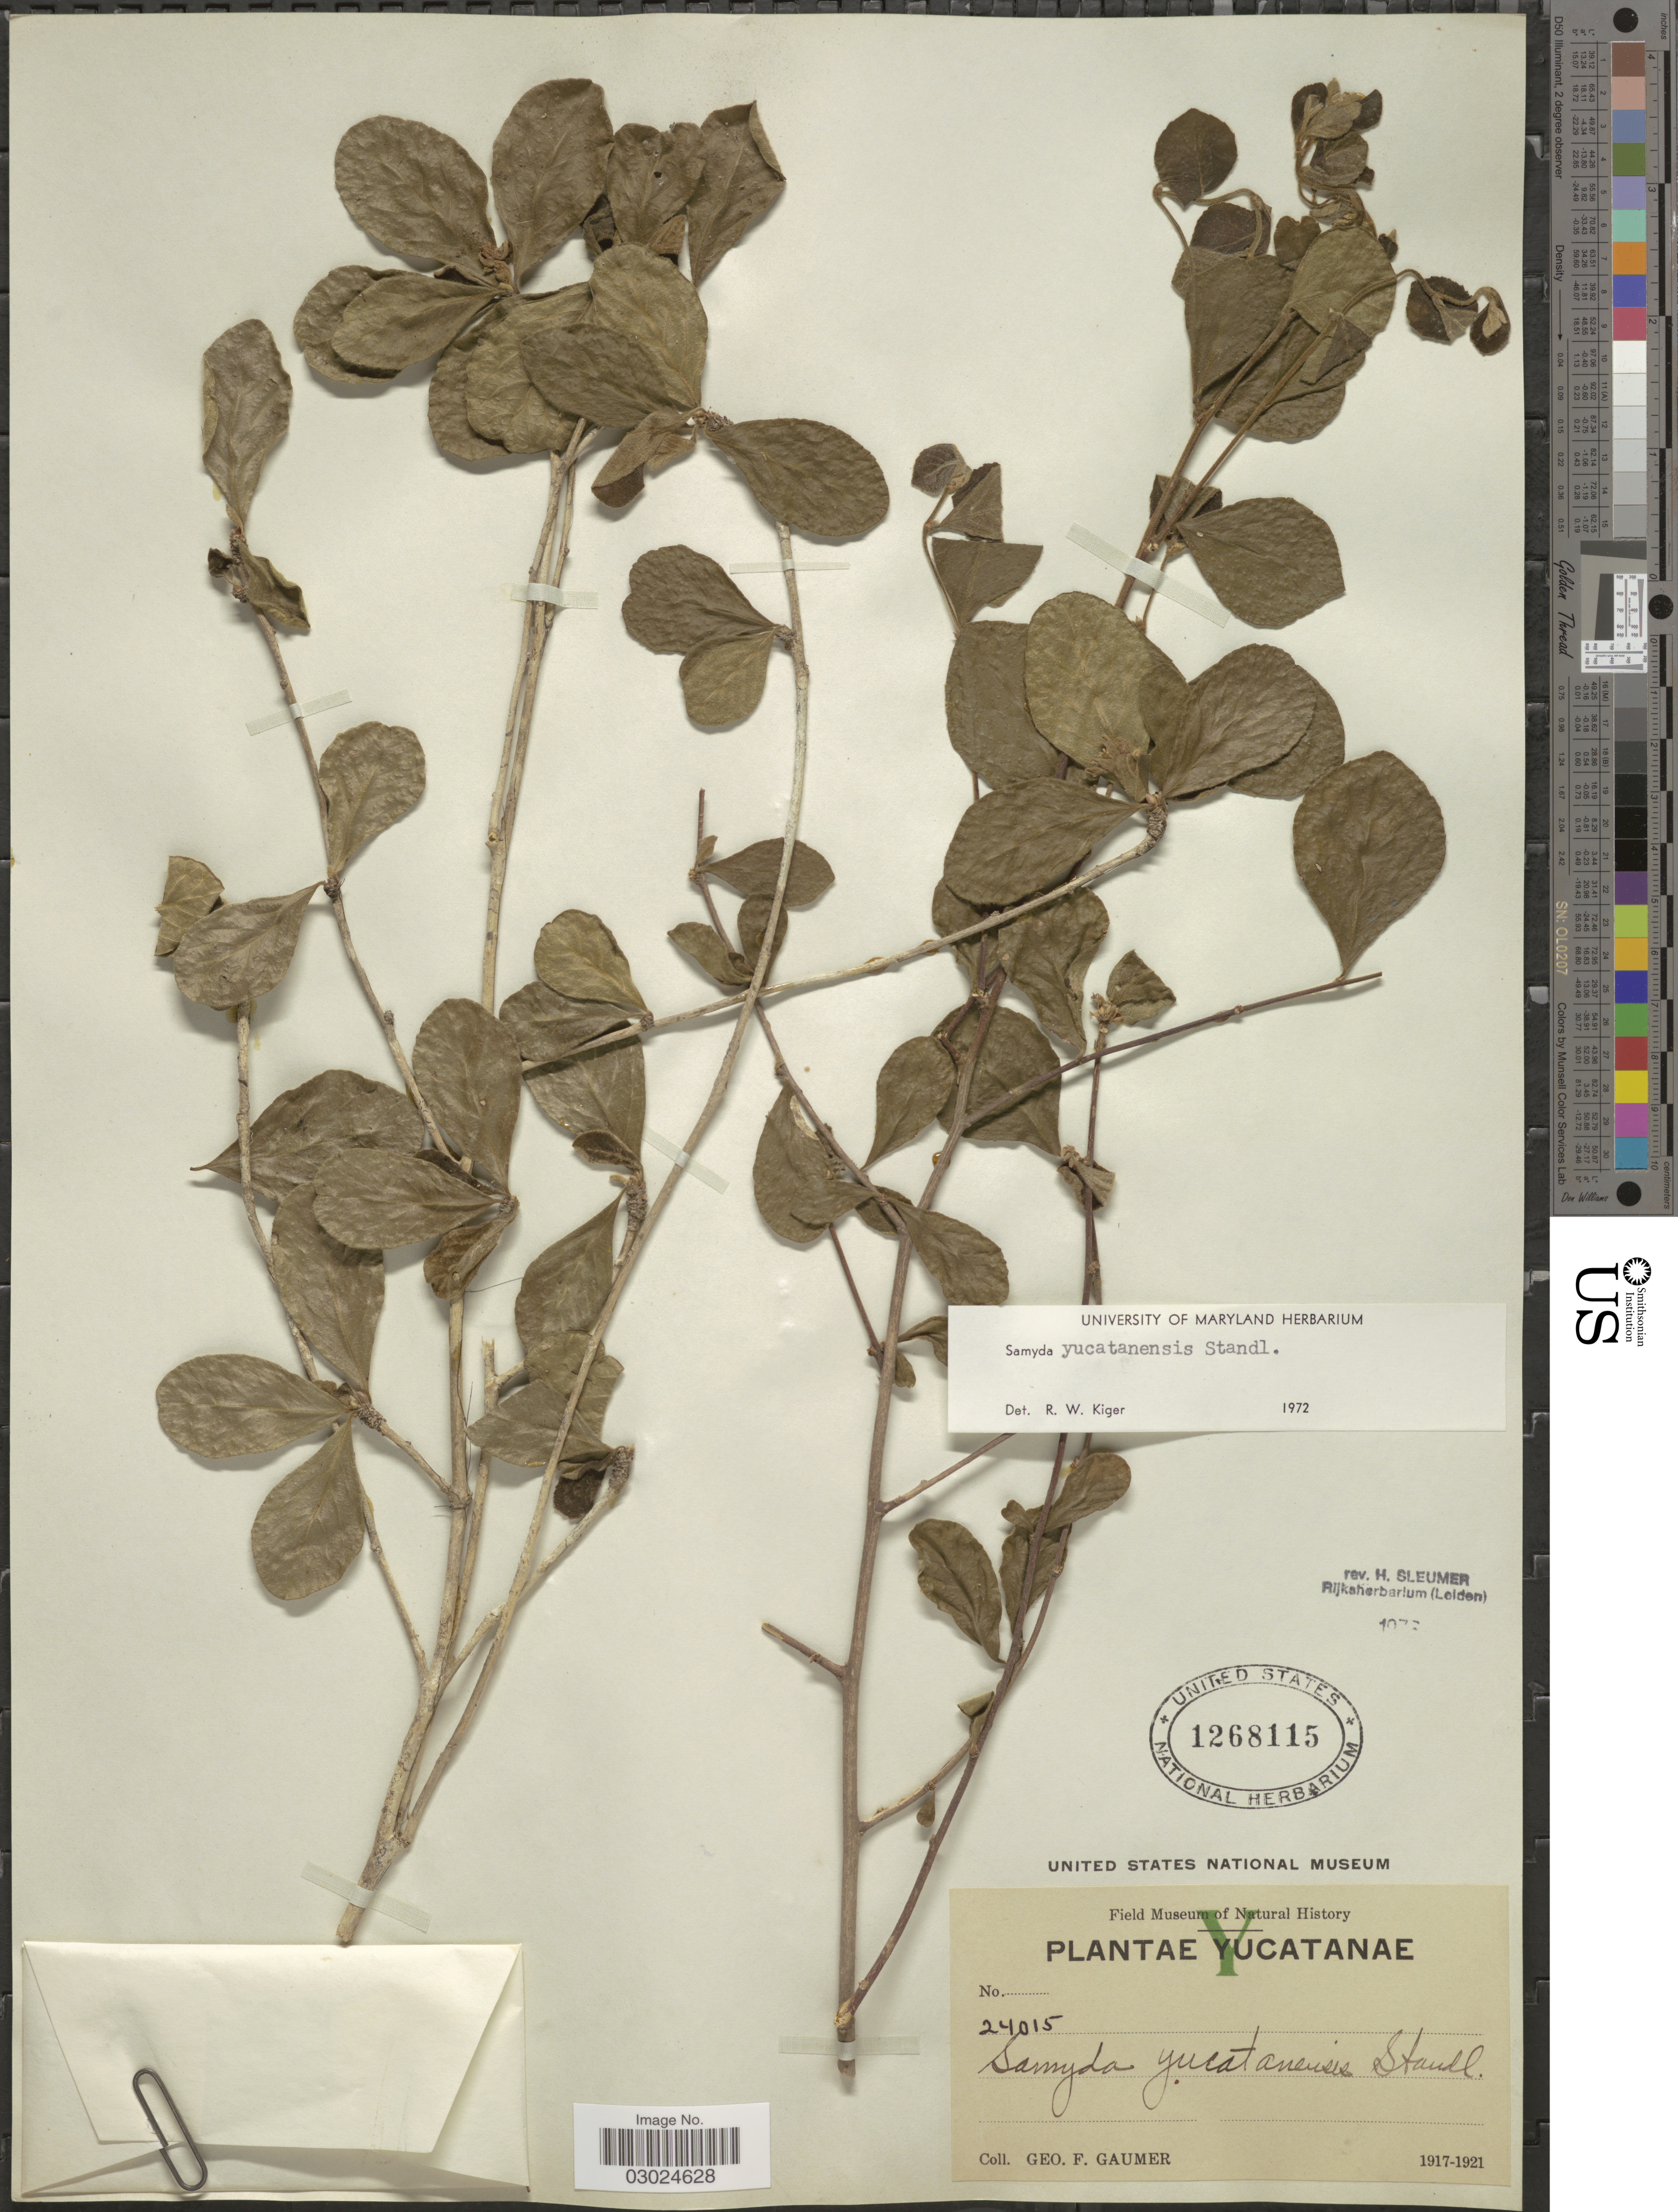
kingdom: Plantae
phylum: Tracheophyta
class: Magnoliopsida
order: Malpighiales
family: Salicaceae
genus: Casearia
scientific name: Casearia yucatanensis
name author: (Standl.) T. Samar. & M.H. Alford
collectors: G. F. Gaumer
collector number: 24015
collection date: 1917/1921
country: Mexico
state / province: Yucatán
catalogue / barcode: US 1268115